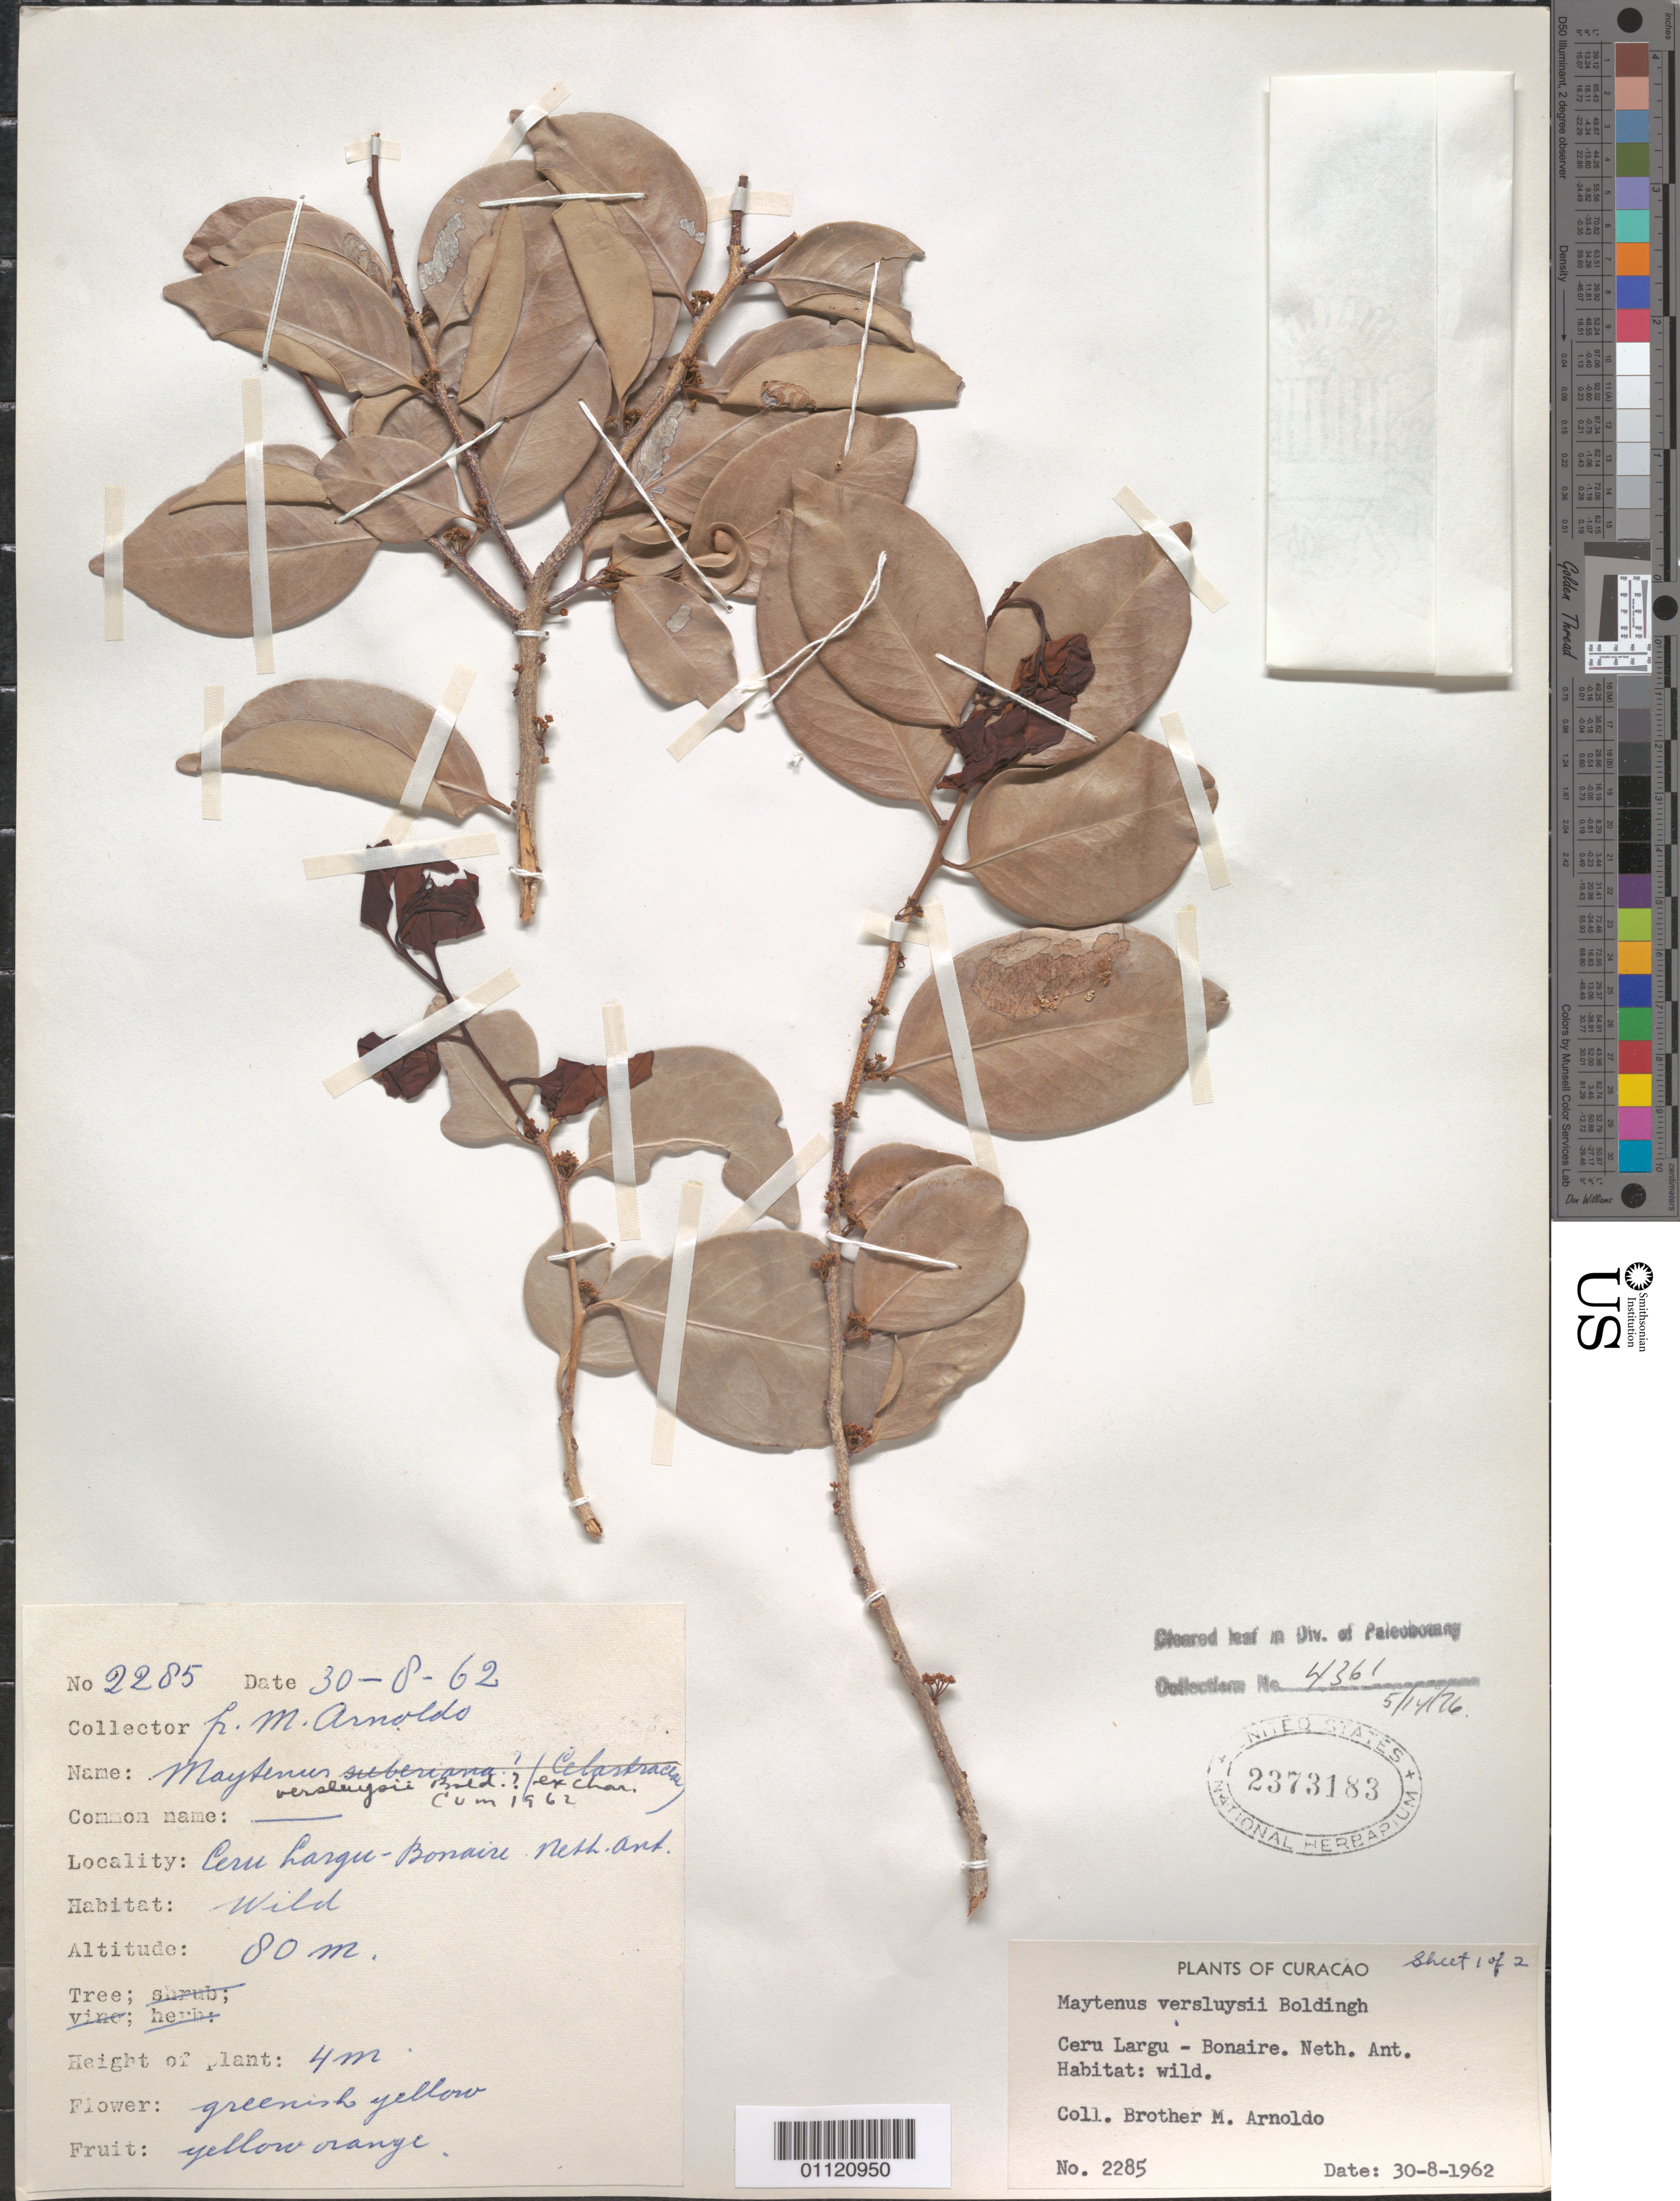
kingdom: Plantae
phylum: Tracheophyta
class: Magnoliopsida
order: Celastrales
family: Celastraceae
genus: Maytenus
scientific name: Maytenus versluysii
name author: Bold.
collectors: N. Arnoldo-Broeders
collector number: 2285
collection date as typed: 30 Aug 1962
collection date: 1962-08-30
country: Netherlands Antilles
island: Bonaire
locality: Ceru Largu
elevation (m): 80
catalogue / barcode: US 2373183